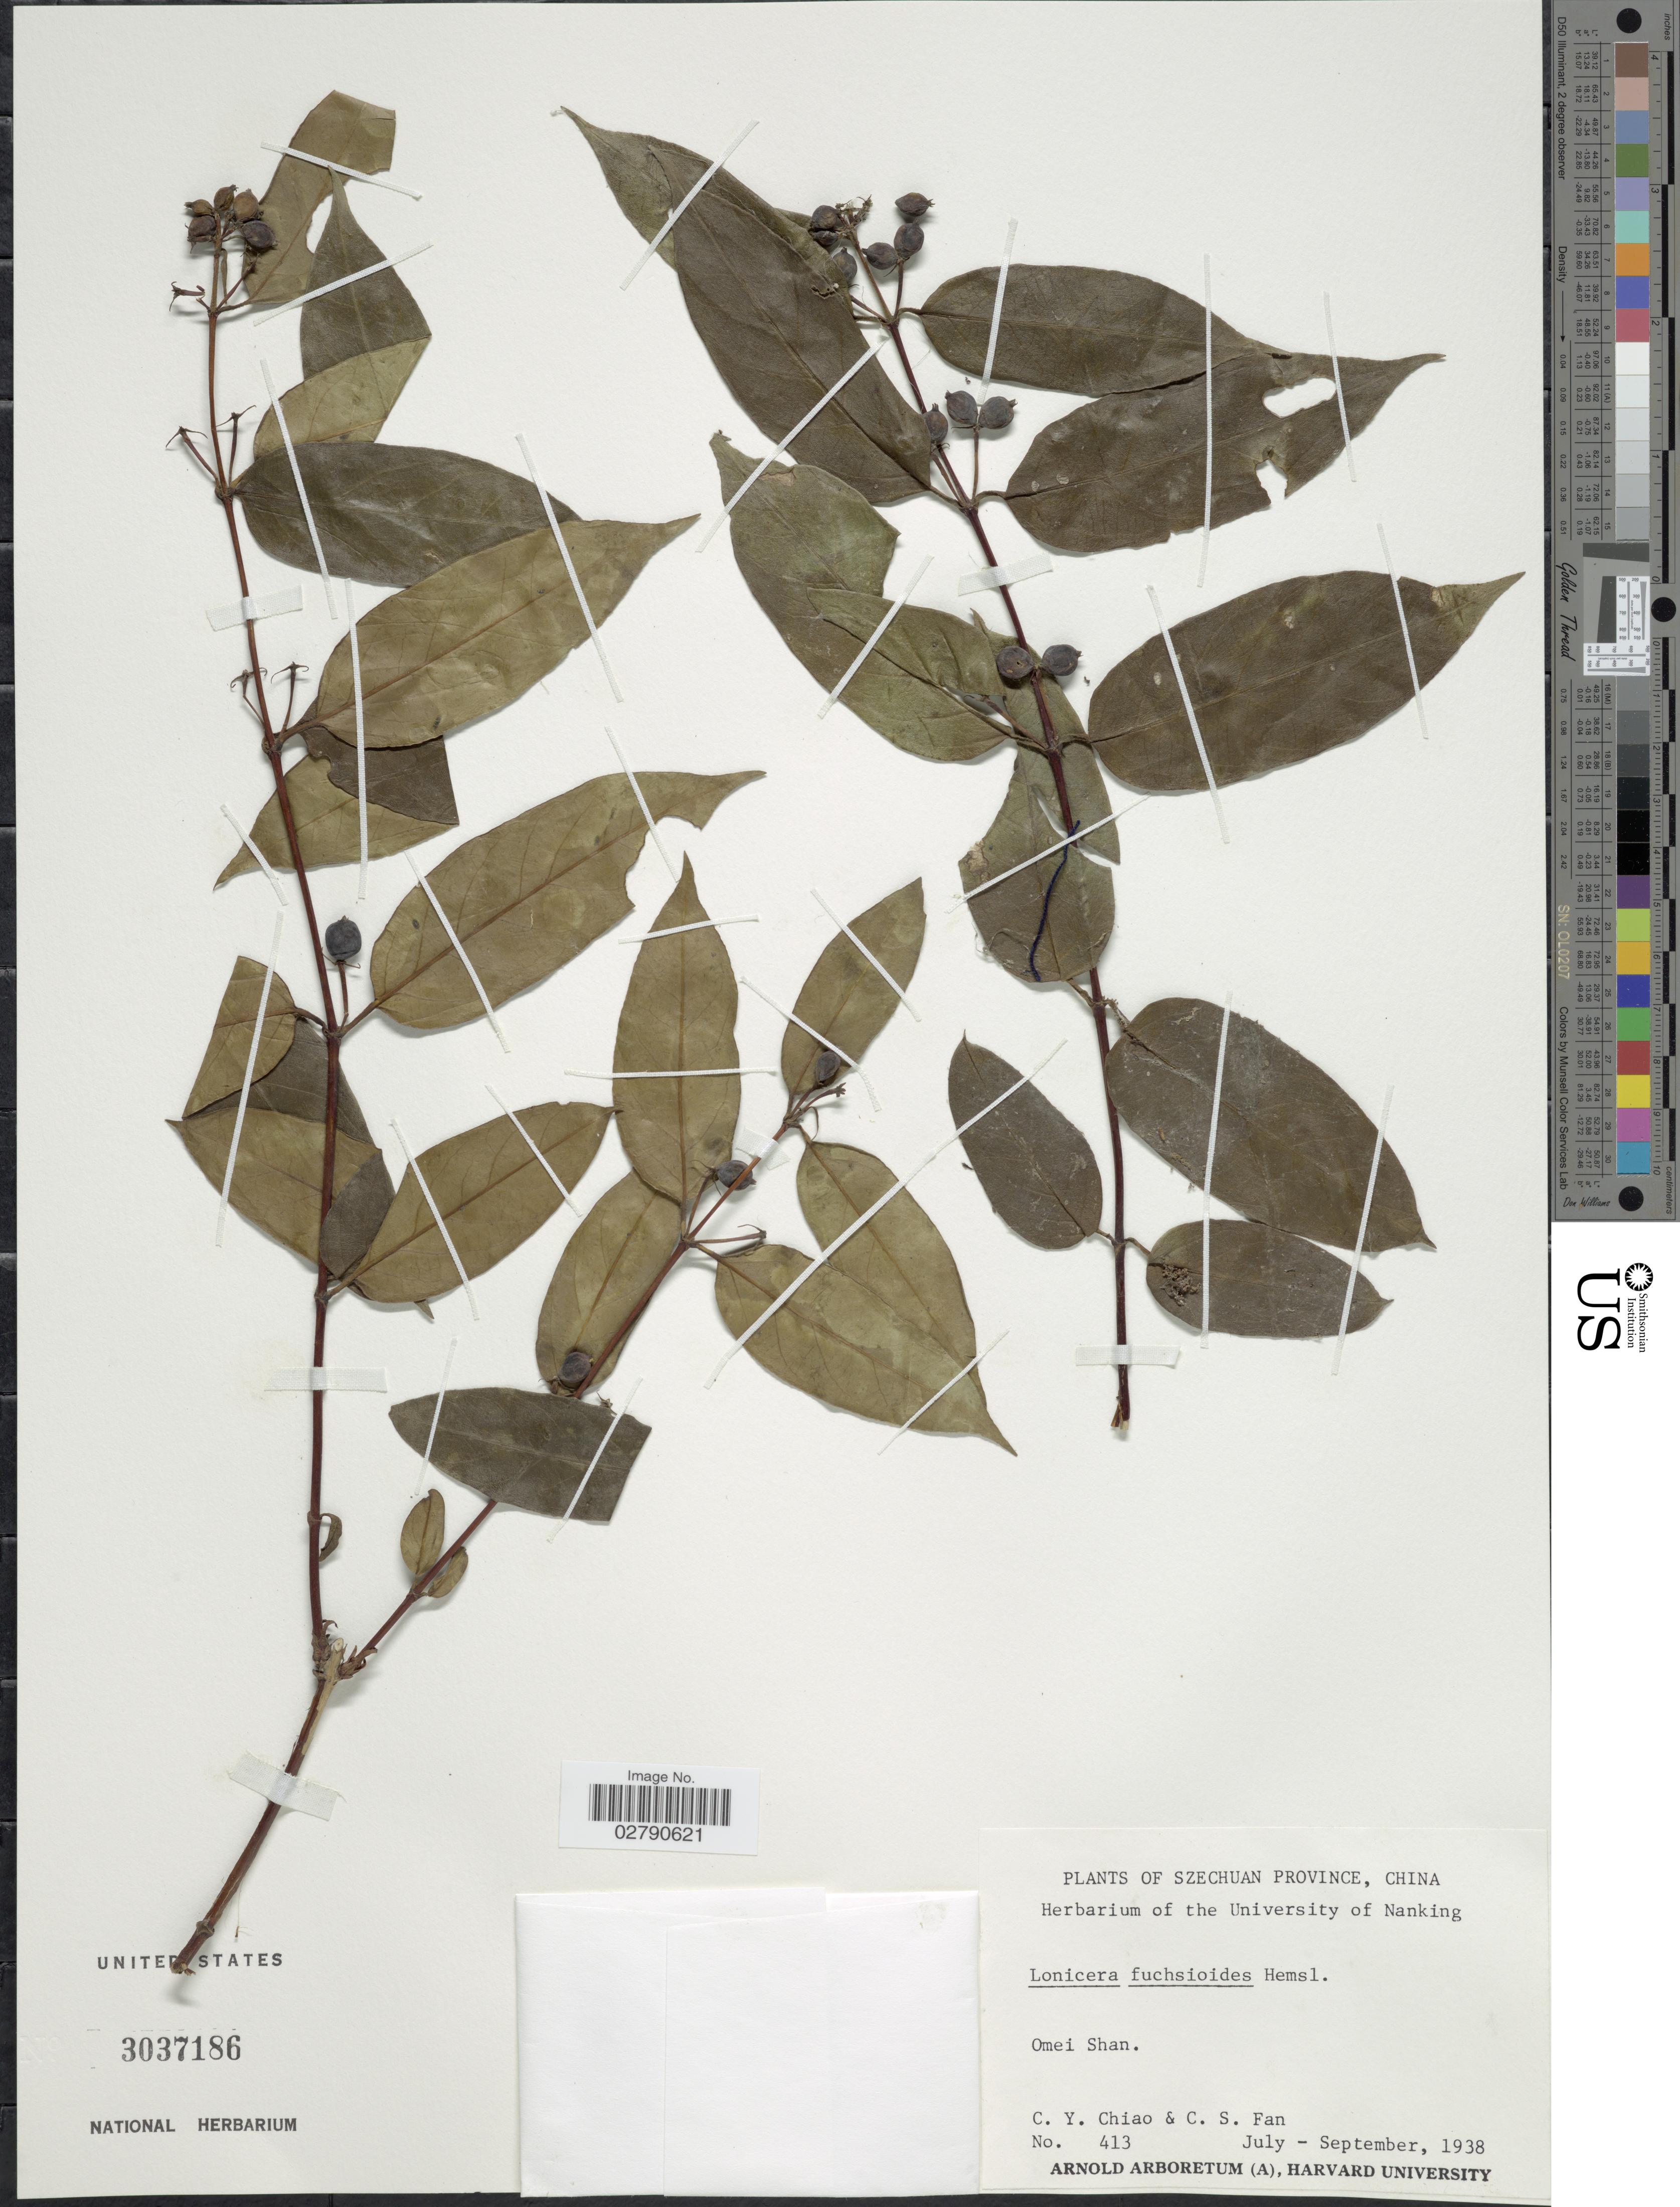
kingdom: Plantae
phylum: Tracheophyta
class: Magnoliopsida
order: Dipsacales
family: Caprifoliaceae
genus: Lonicera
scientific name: Lonicera fuchsioides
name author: Hemsl.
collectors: C. Y. Chiao & C. S. Fan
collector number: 413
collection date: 1938-07/1938-09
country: China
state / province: Sichuan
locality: Szechuan Province, Omei Shan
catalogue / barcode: US 3037186